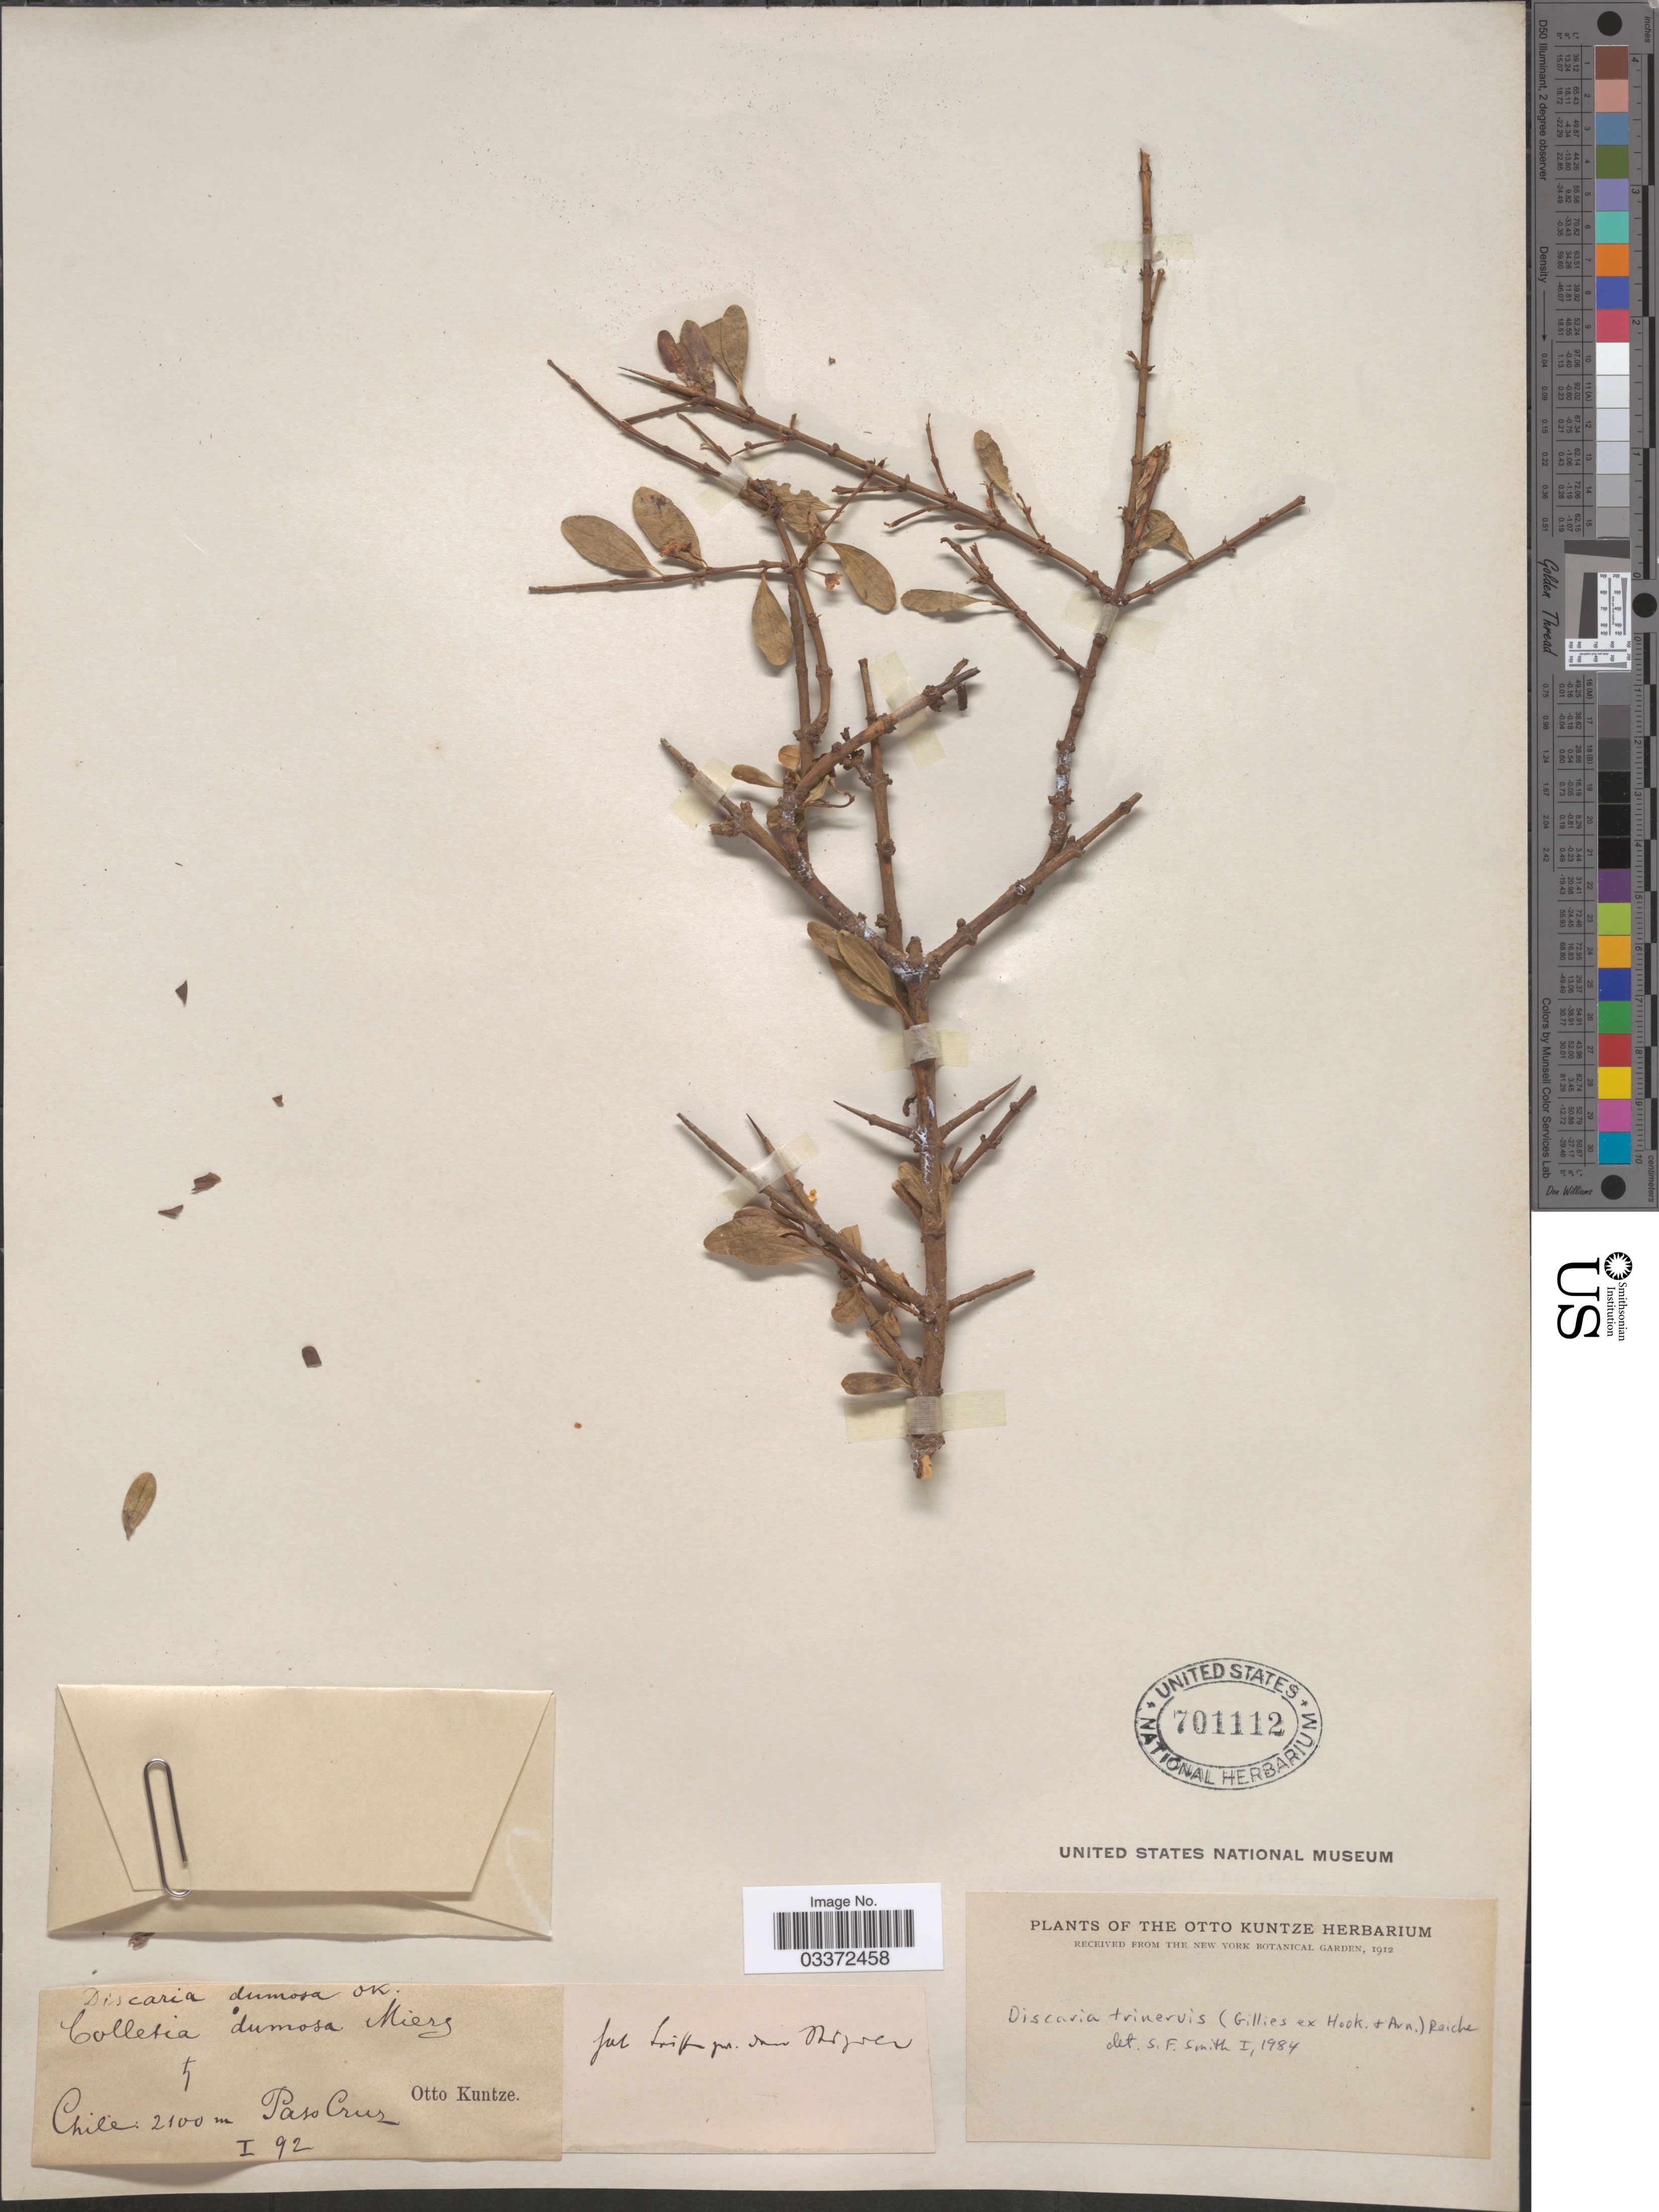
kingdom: Plantae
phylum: Tracheophyta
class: Magnoliopsida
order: Rosales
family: Rhamnaceae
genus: Ochetophila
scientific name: Ochetophila trinervis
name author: (Gillies ex Hook.) Poepp. ex Endl.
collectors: C.E.O. Kuntze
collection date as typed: Transcribed d/m/y: /1/92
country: Chile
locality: Paso Cruz.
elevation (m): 2100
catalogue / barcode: US 701112